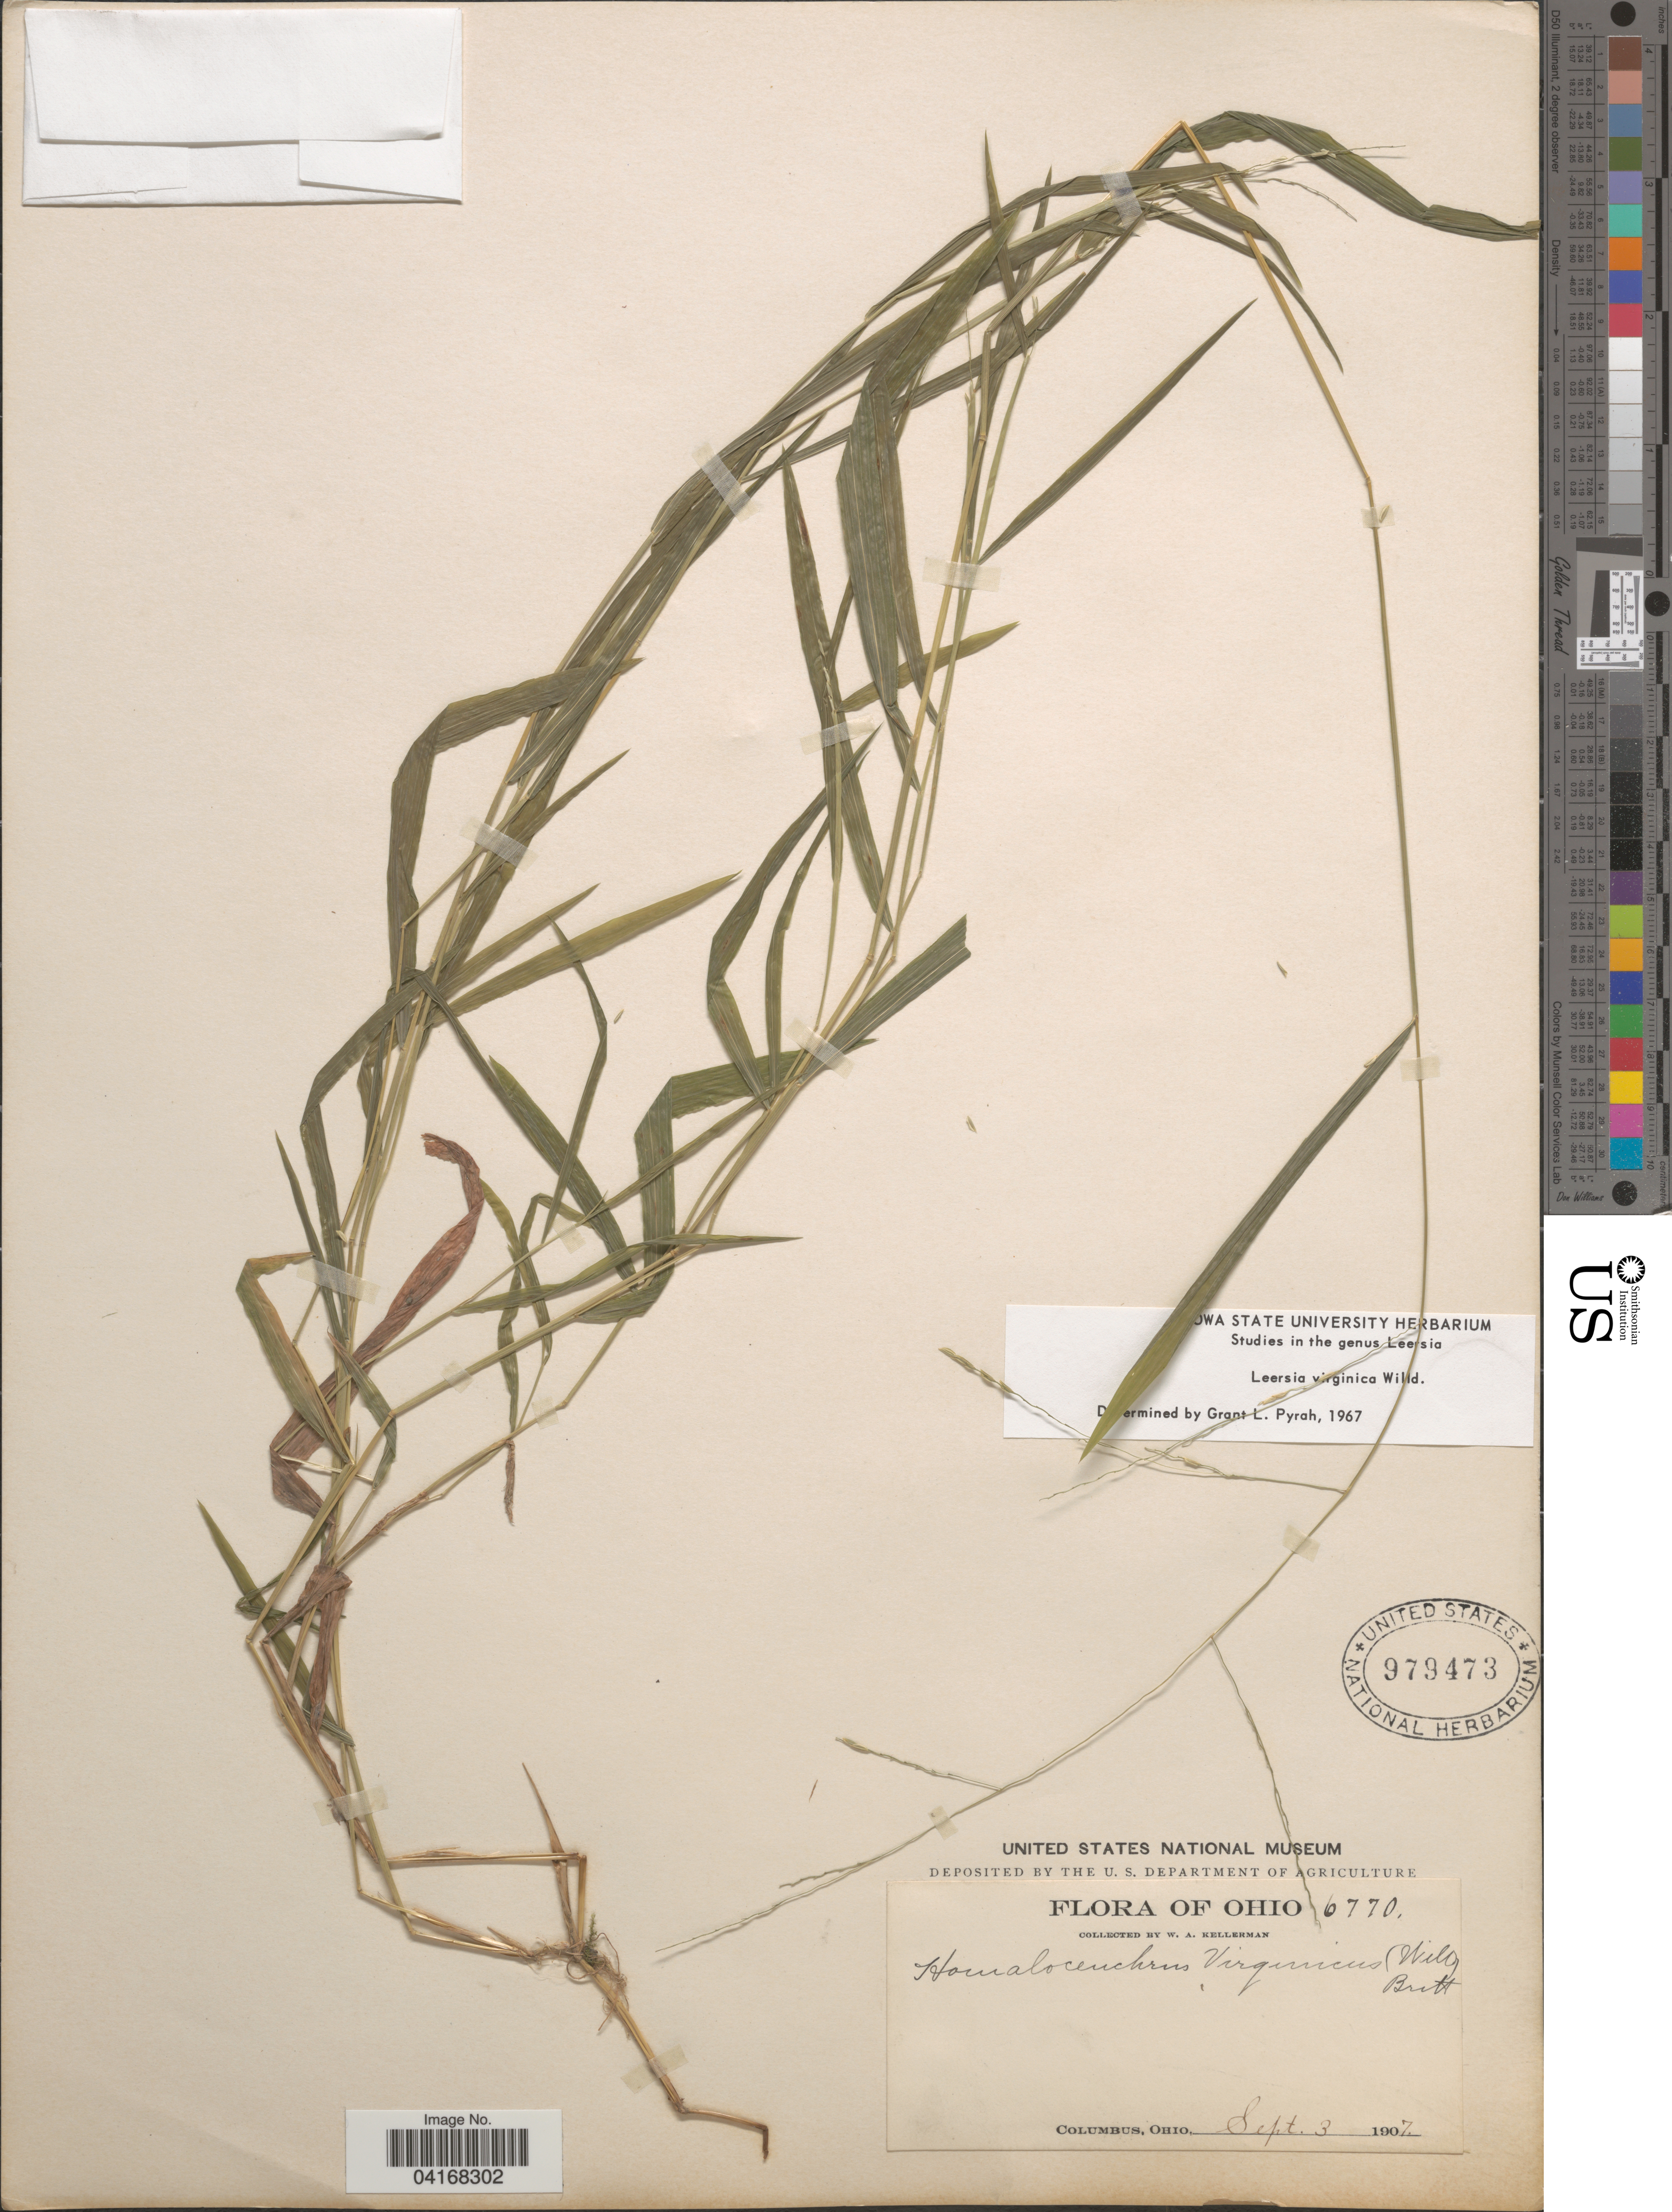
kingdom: Plantae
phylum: Tracheophyta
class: Liliopsida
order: Poales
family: Poaceae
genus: Leersia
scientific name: Leersia virginica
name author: Willd.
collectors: W. Kellerman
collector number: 6770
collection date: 1907-09-03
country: United States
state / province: Ohio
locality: Columbus.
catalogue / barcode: US 979473